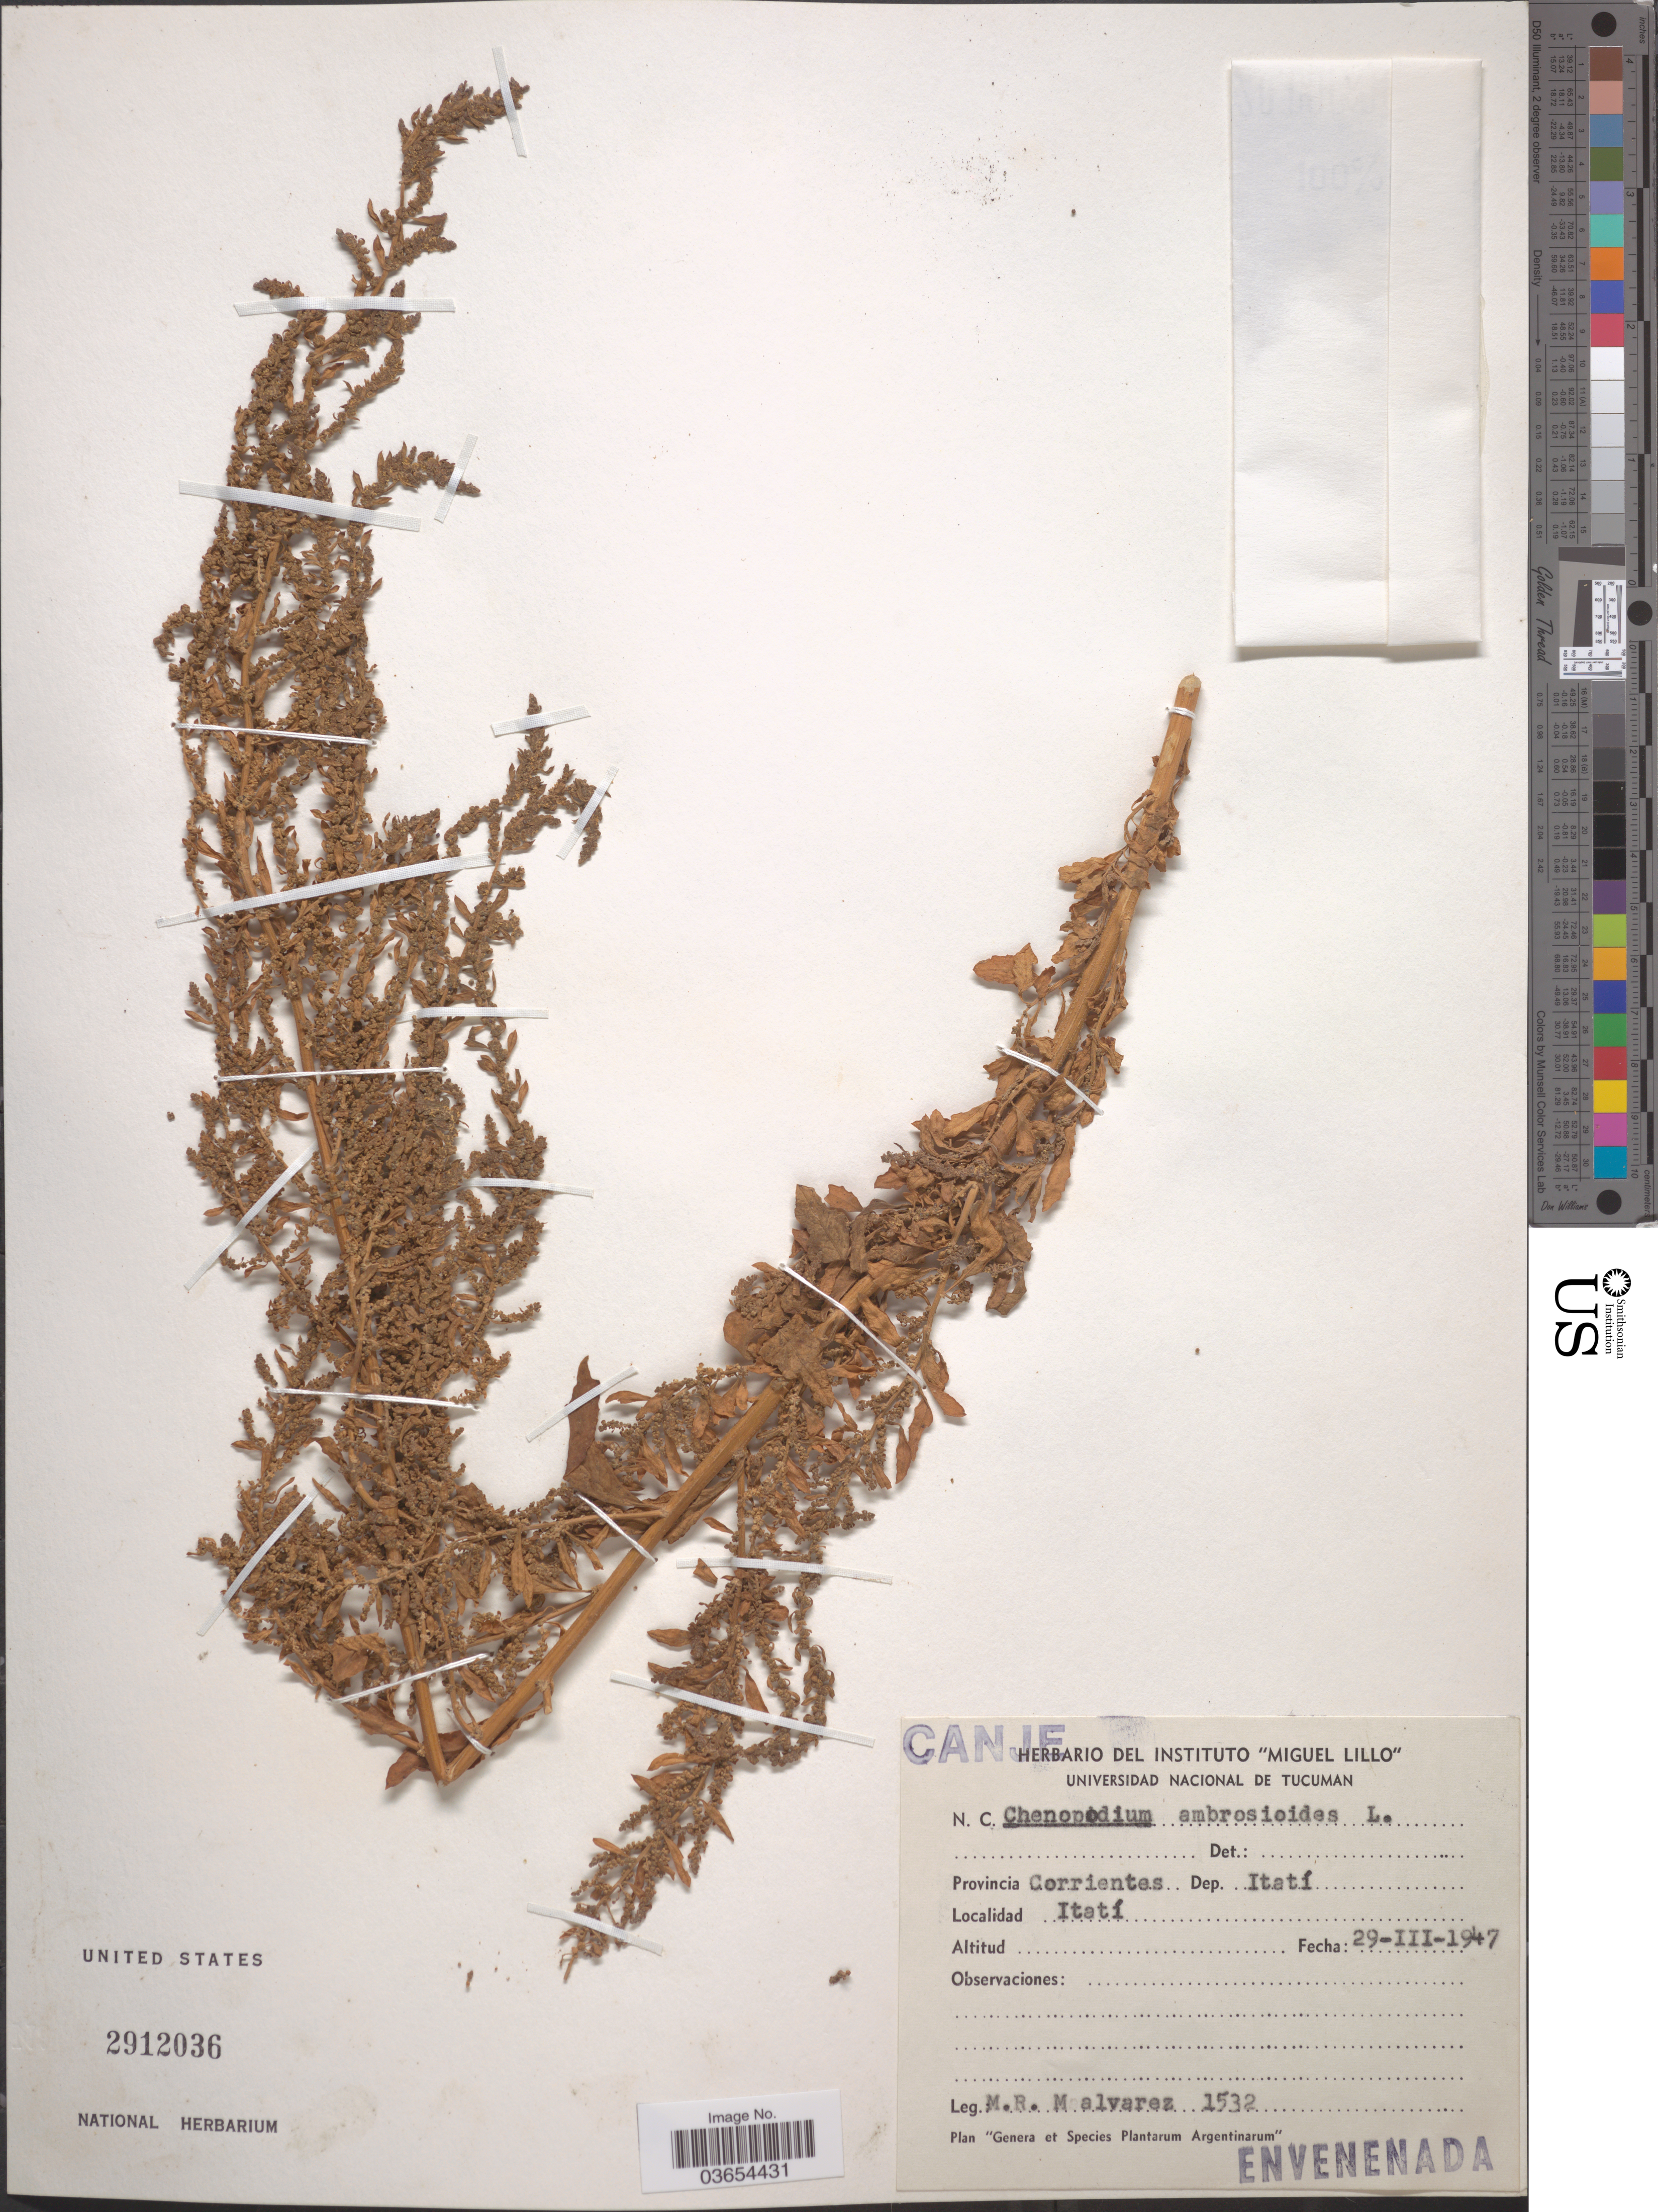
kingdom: Plantae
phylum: Tracheophyta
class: Magnoliopsida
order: Caryophyllales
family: Amaranthaceae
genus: Chenopodium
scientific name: Chenopodium ambrosioides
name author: L.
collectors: M. Malvárez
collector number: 1532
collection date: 1947-03-29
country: Argentina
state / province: Corrientes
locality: Dep. Itatí. Itatí.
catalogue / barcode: US 2912036